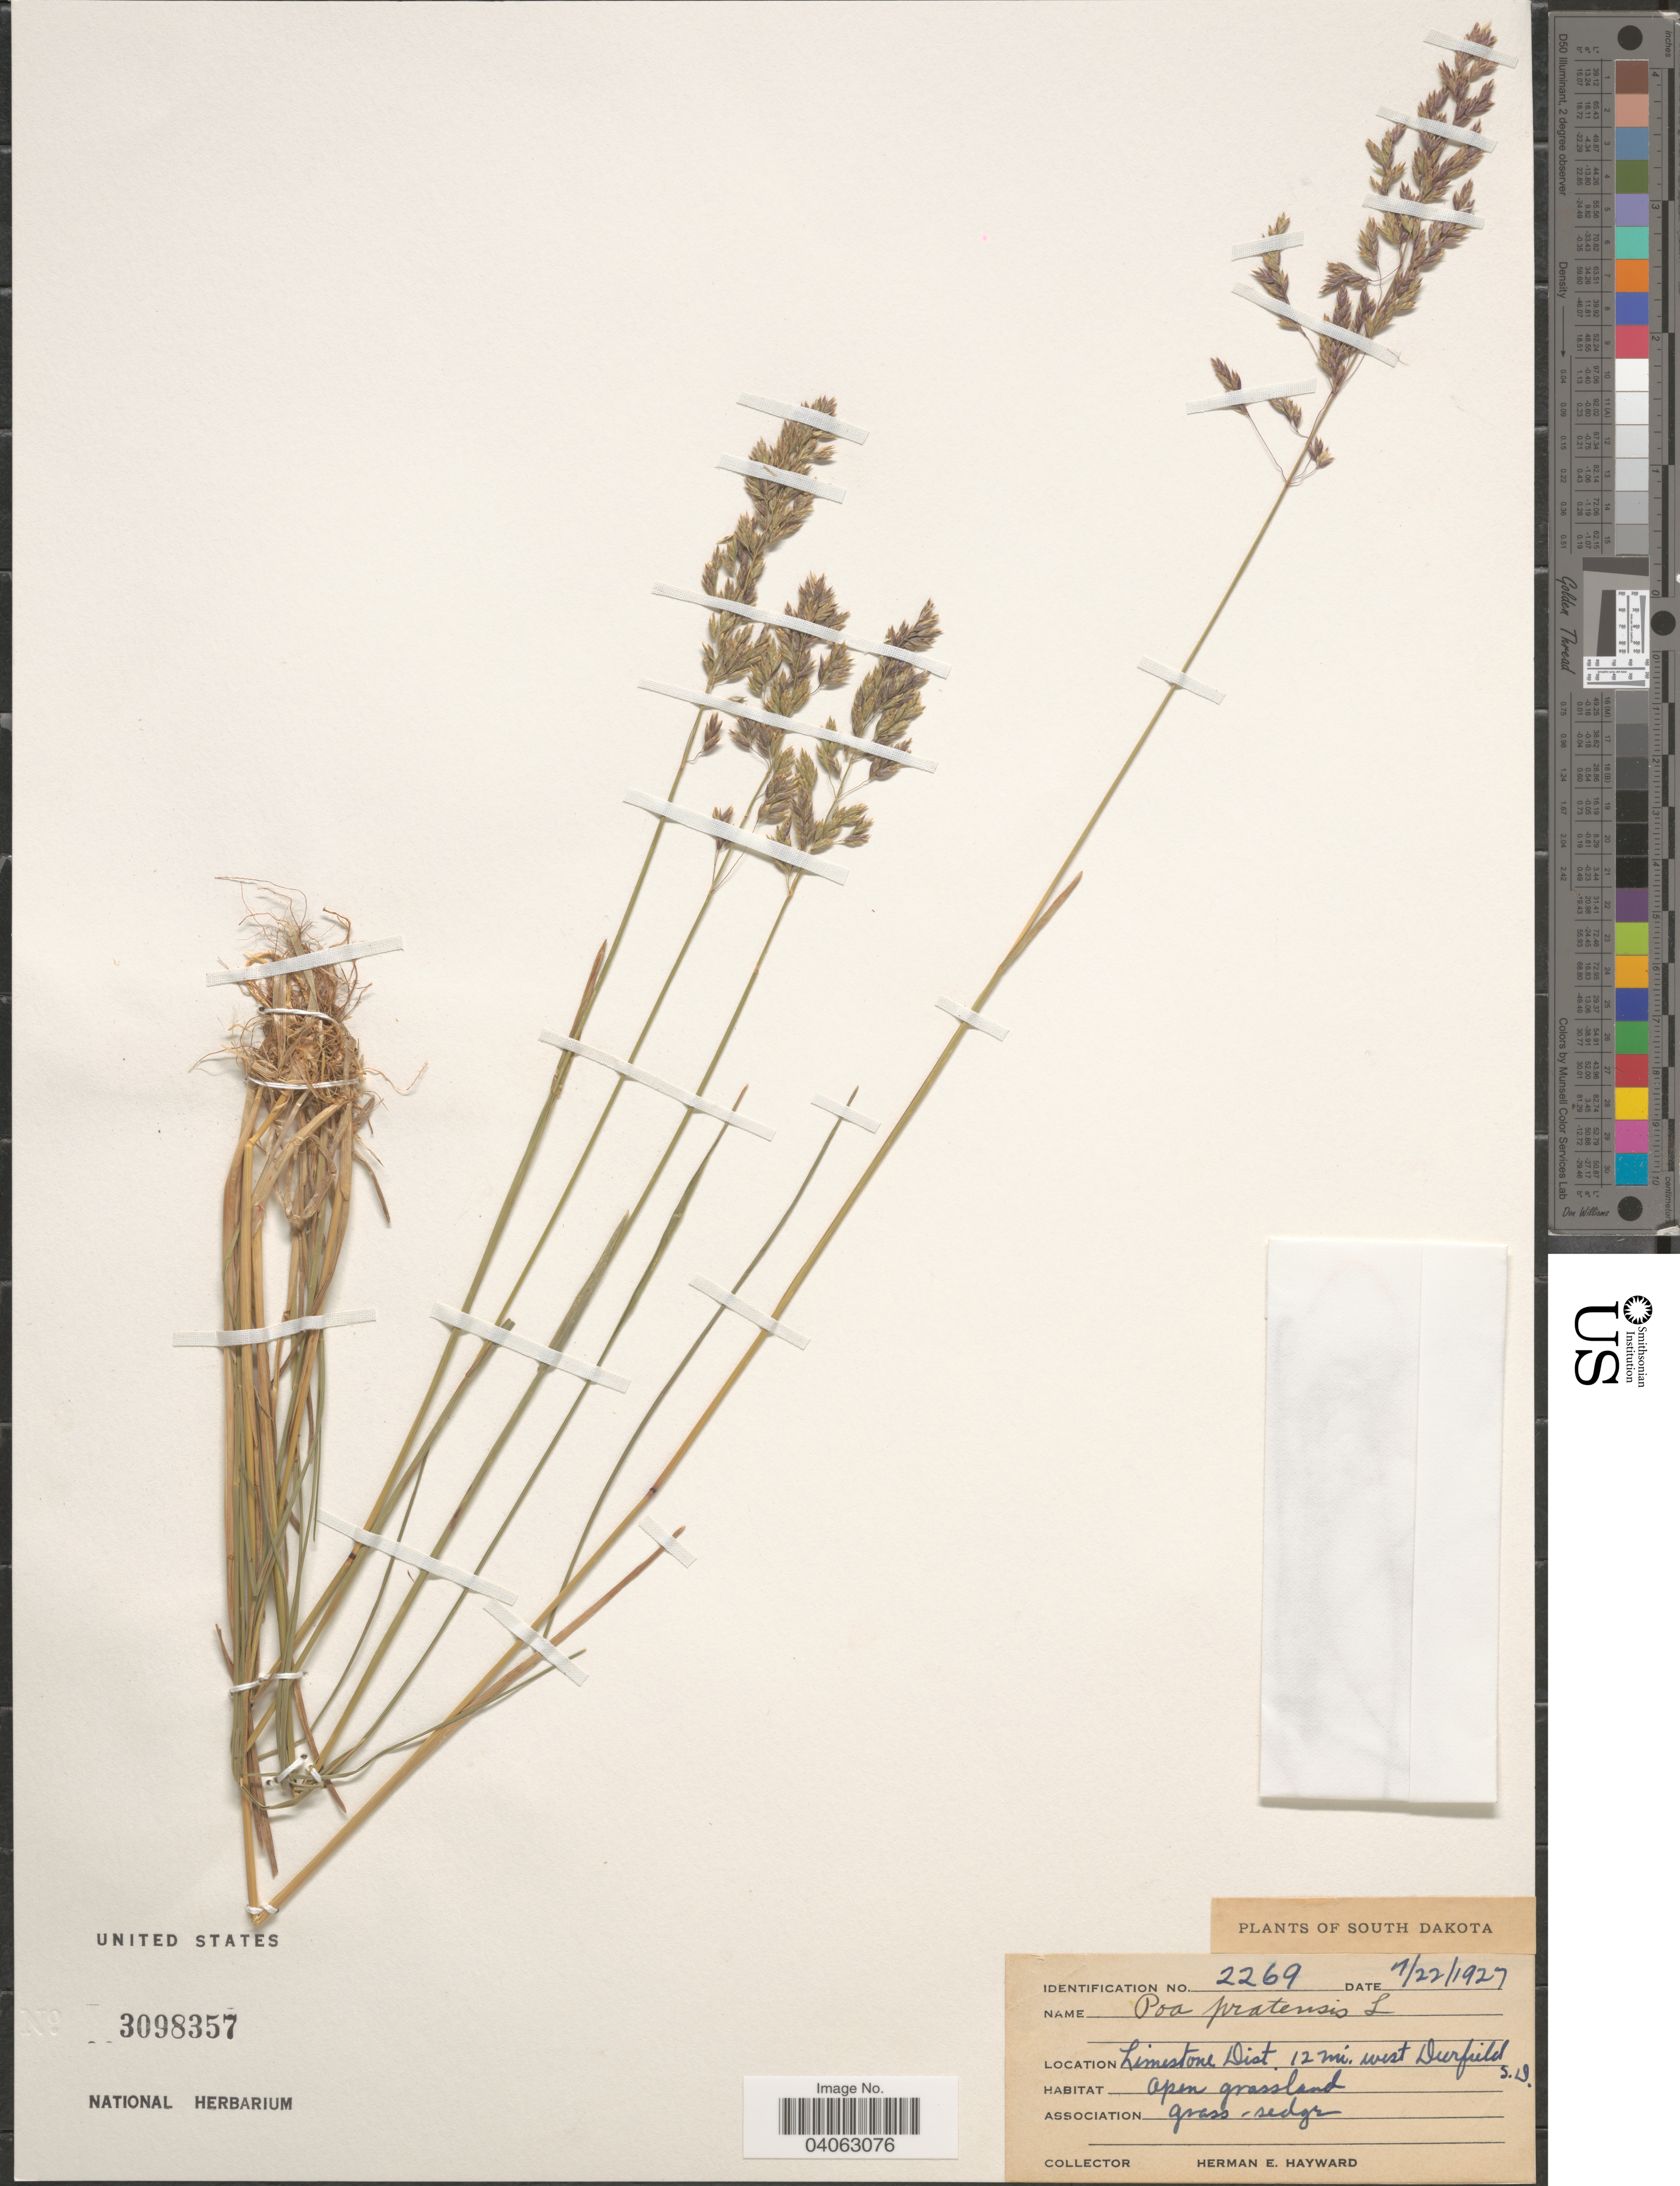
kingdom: Plantae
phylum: Tracheophyta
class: Liliopsida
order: Poales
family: Poaceae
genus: Poa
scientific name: Poa pratensis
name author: L.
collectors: H. Hayward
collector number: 2269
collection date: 1927-07-22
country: United States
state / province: South Dakota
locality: Limestone Dist. 12 mi. west Deerfield.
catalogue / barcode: US 3098357